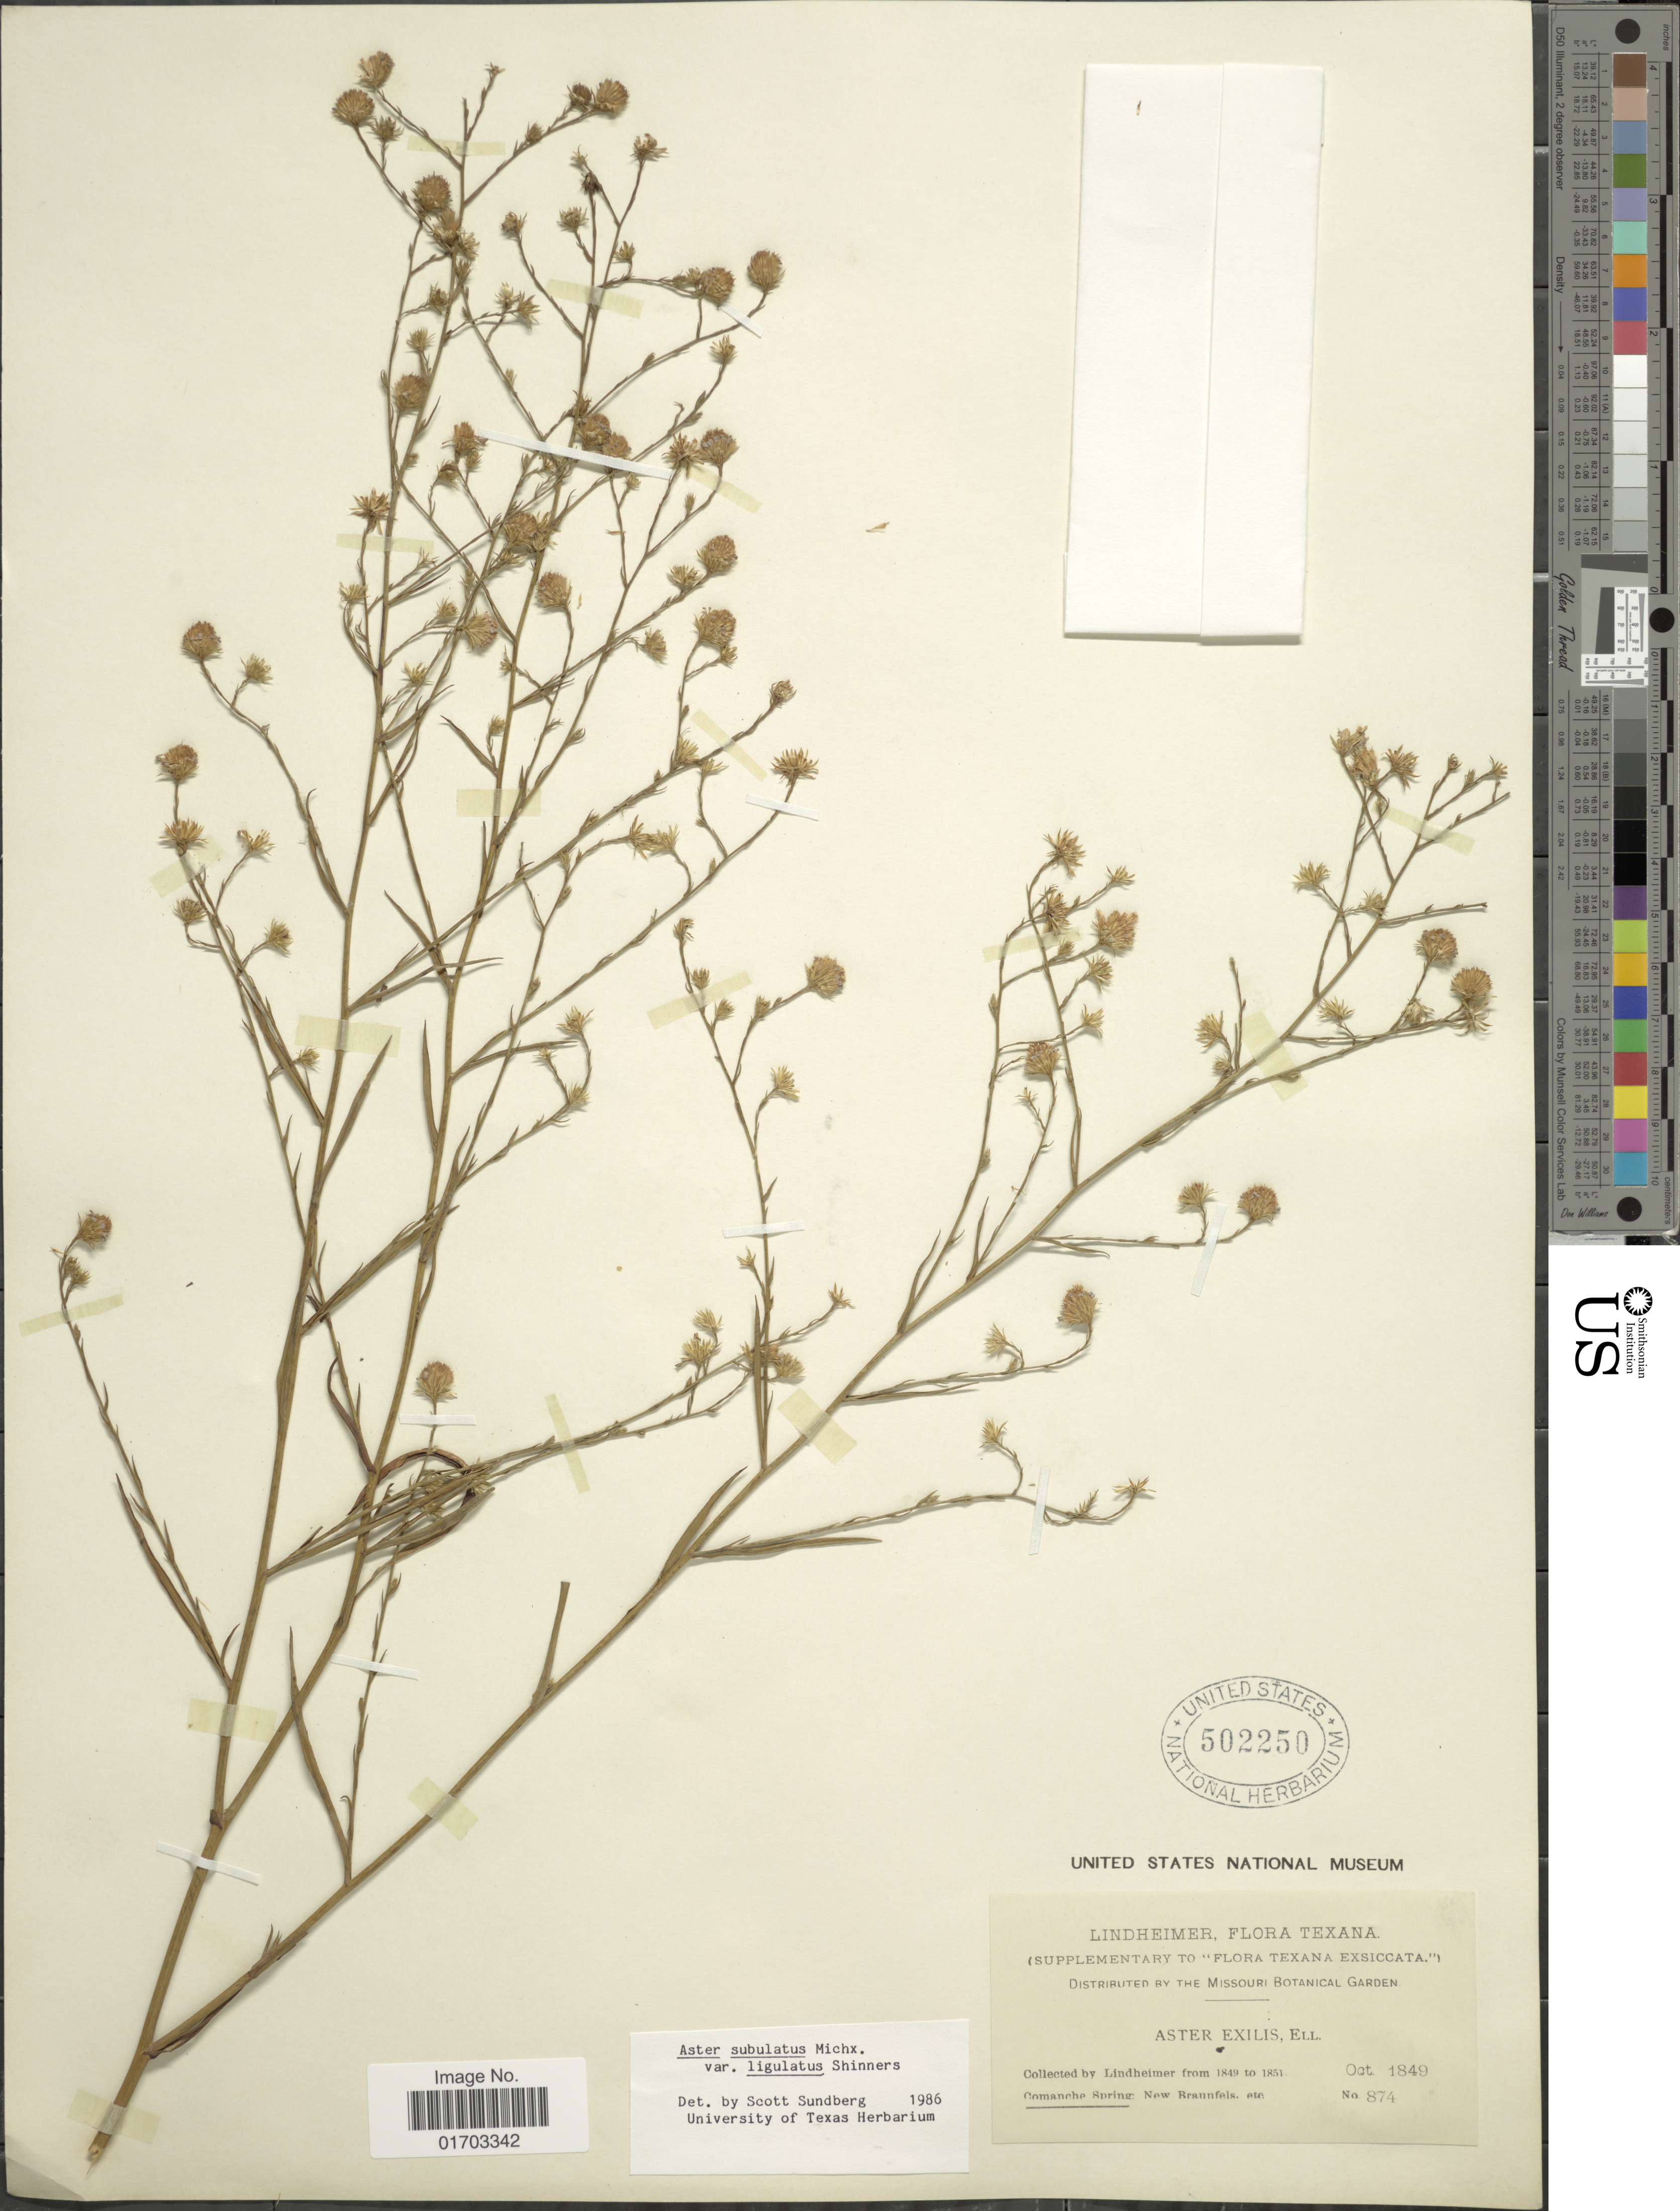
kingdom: Plantae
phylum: Tracheophyta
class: Magnoliopsida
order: Asterales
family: Asteraceae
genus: Symphyotrichum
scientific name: Symphyotrichum subulatum var. ligulatum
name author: (Shinners) S.D. Sundb.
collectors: -. Lindheimer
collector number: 874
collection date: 1849-10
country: United States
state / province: Texas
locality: Comanche Spring: New Braunfels.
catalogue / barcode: US 502250